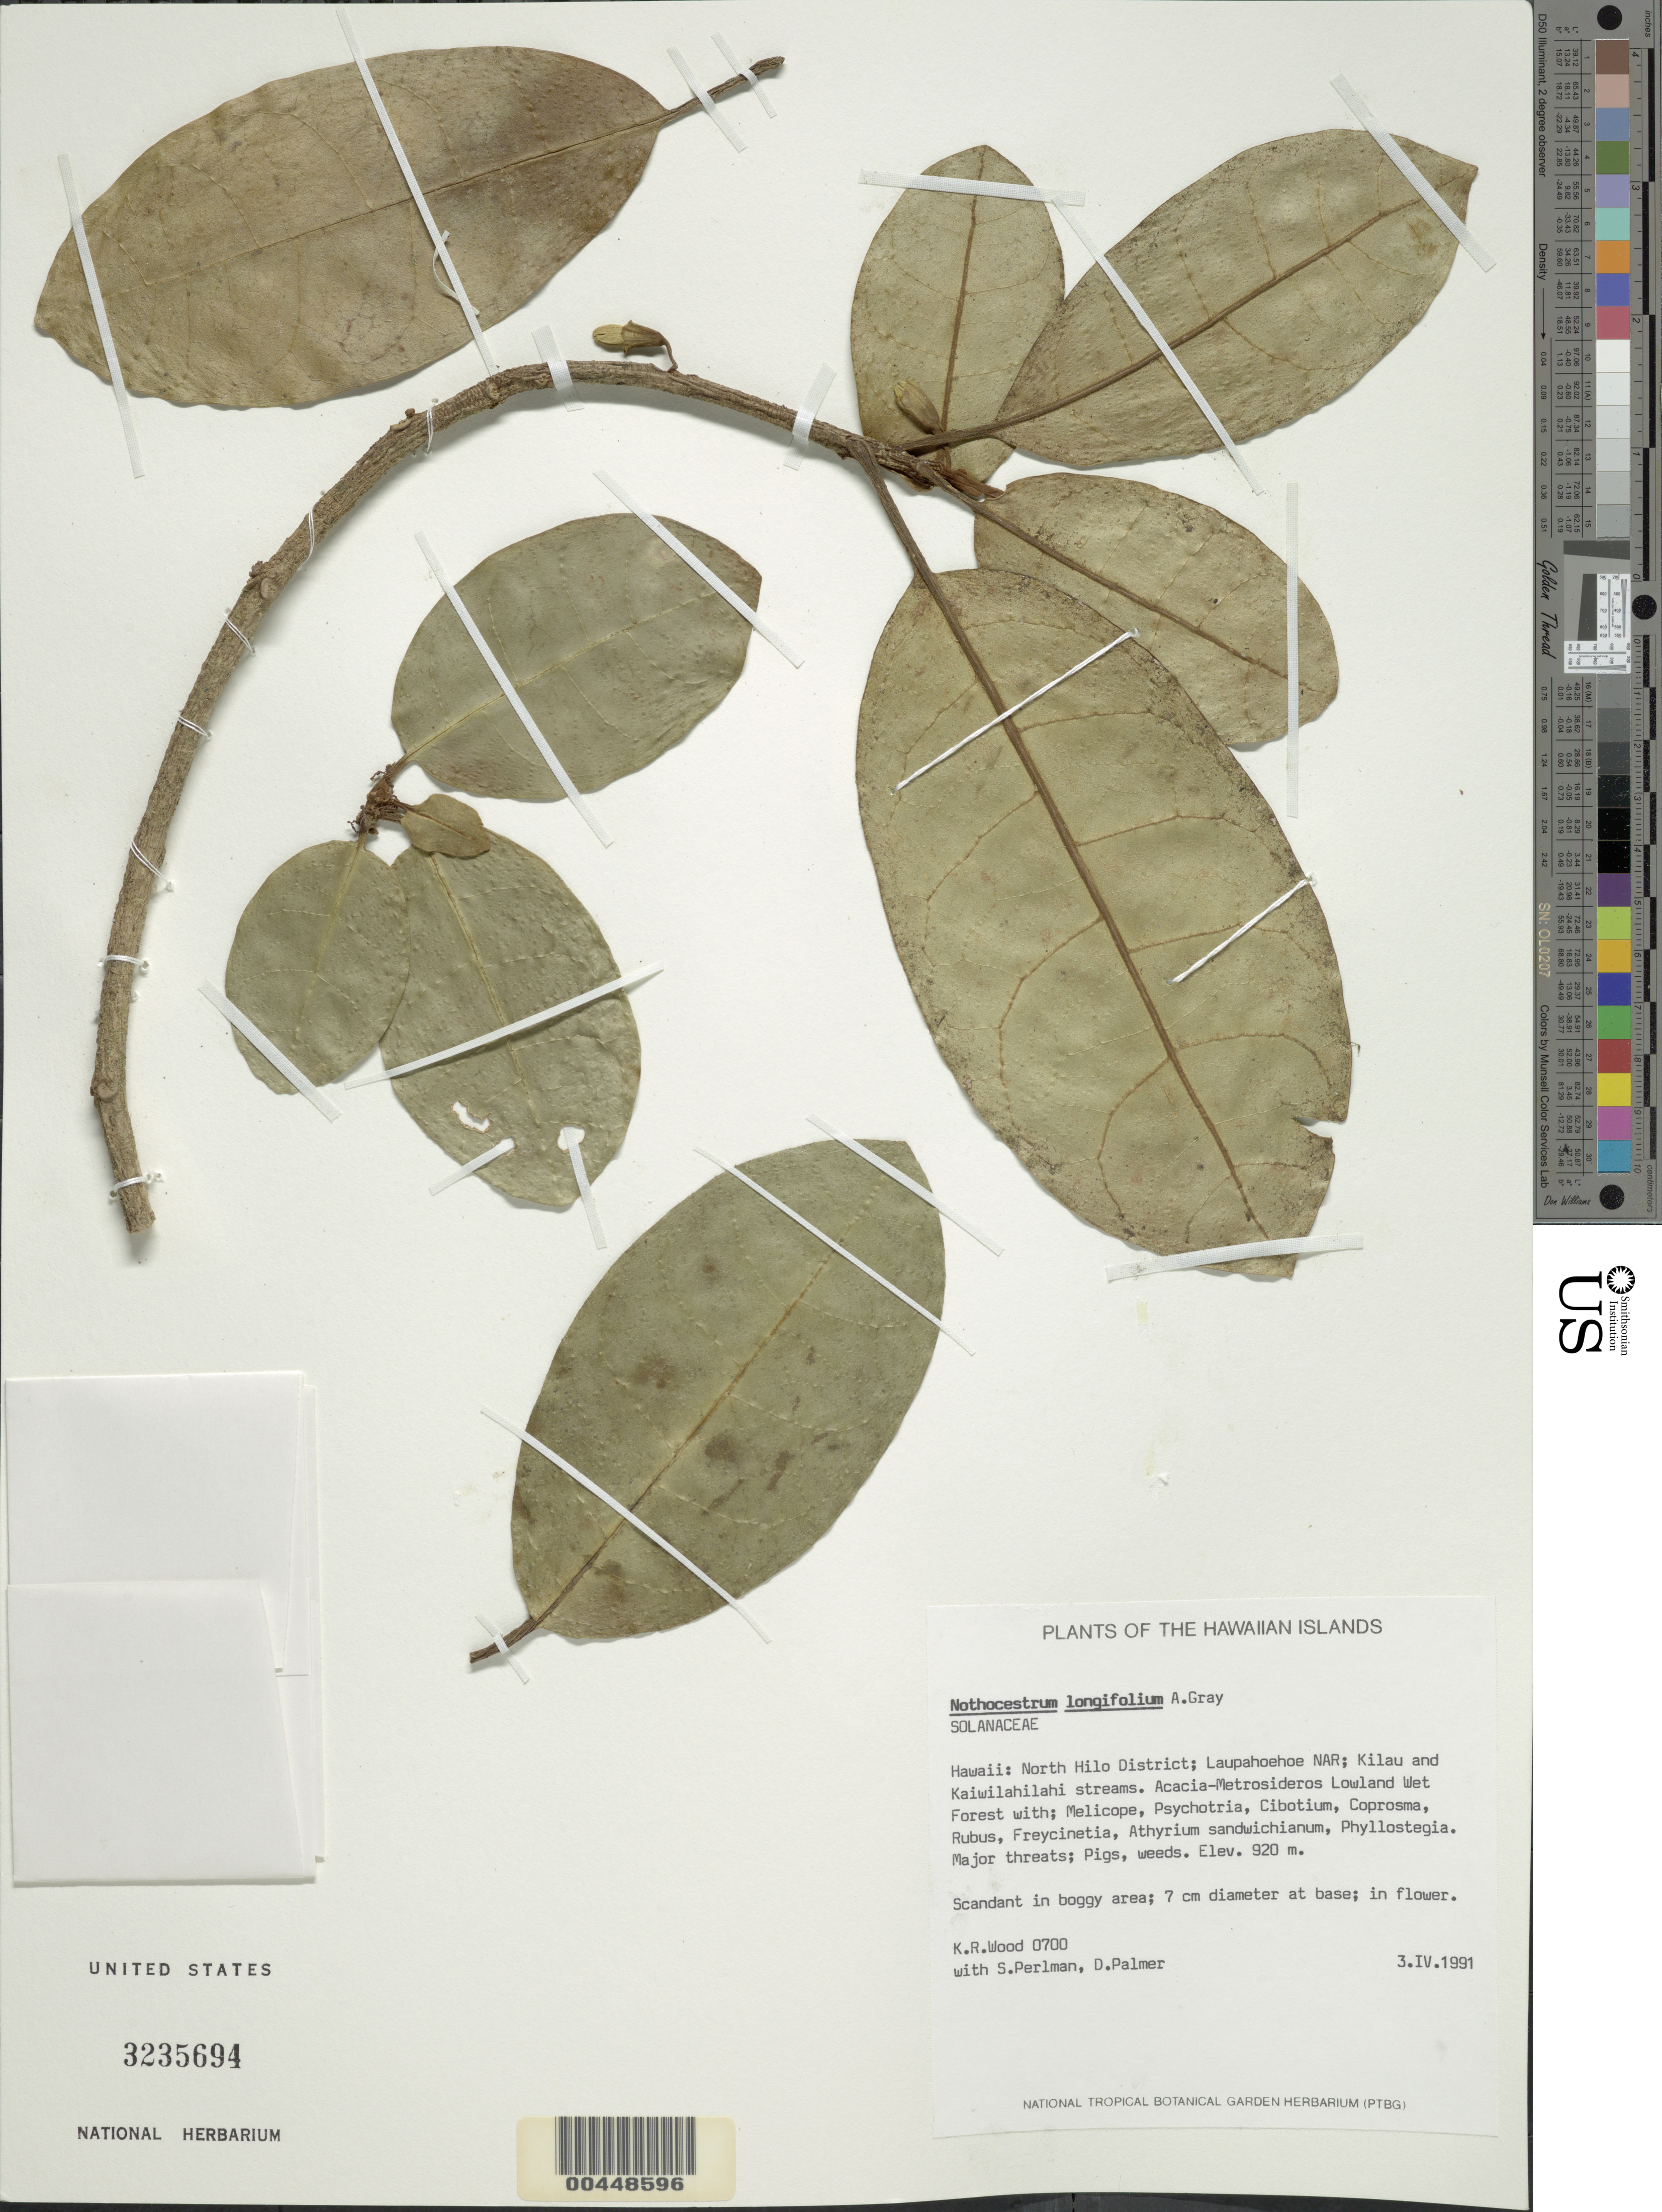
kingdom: Plantae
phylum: Tracheophyta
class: Magnoliopsida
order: Solanales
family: Solanaceae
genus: Nothocestrum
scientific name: Nothocestrum longifolium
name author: A. Gray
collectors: K. R. Wood, S. P. Perlman & D. Palmer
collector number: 0700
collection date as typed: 3 Apr 1991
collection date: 1991-04-03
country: United States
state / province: Hawaii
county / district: Hawaii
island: Hawaii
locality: N Hilo Dist, Laupahoehoe NAR, Kilau Stream and Kaiwilahilahi Stream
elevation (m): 920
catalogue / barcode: US 3235694